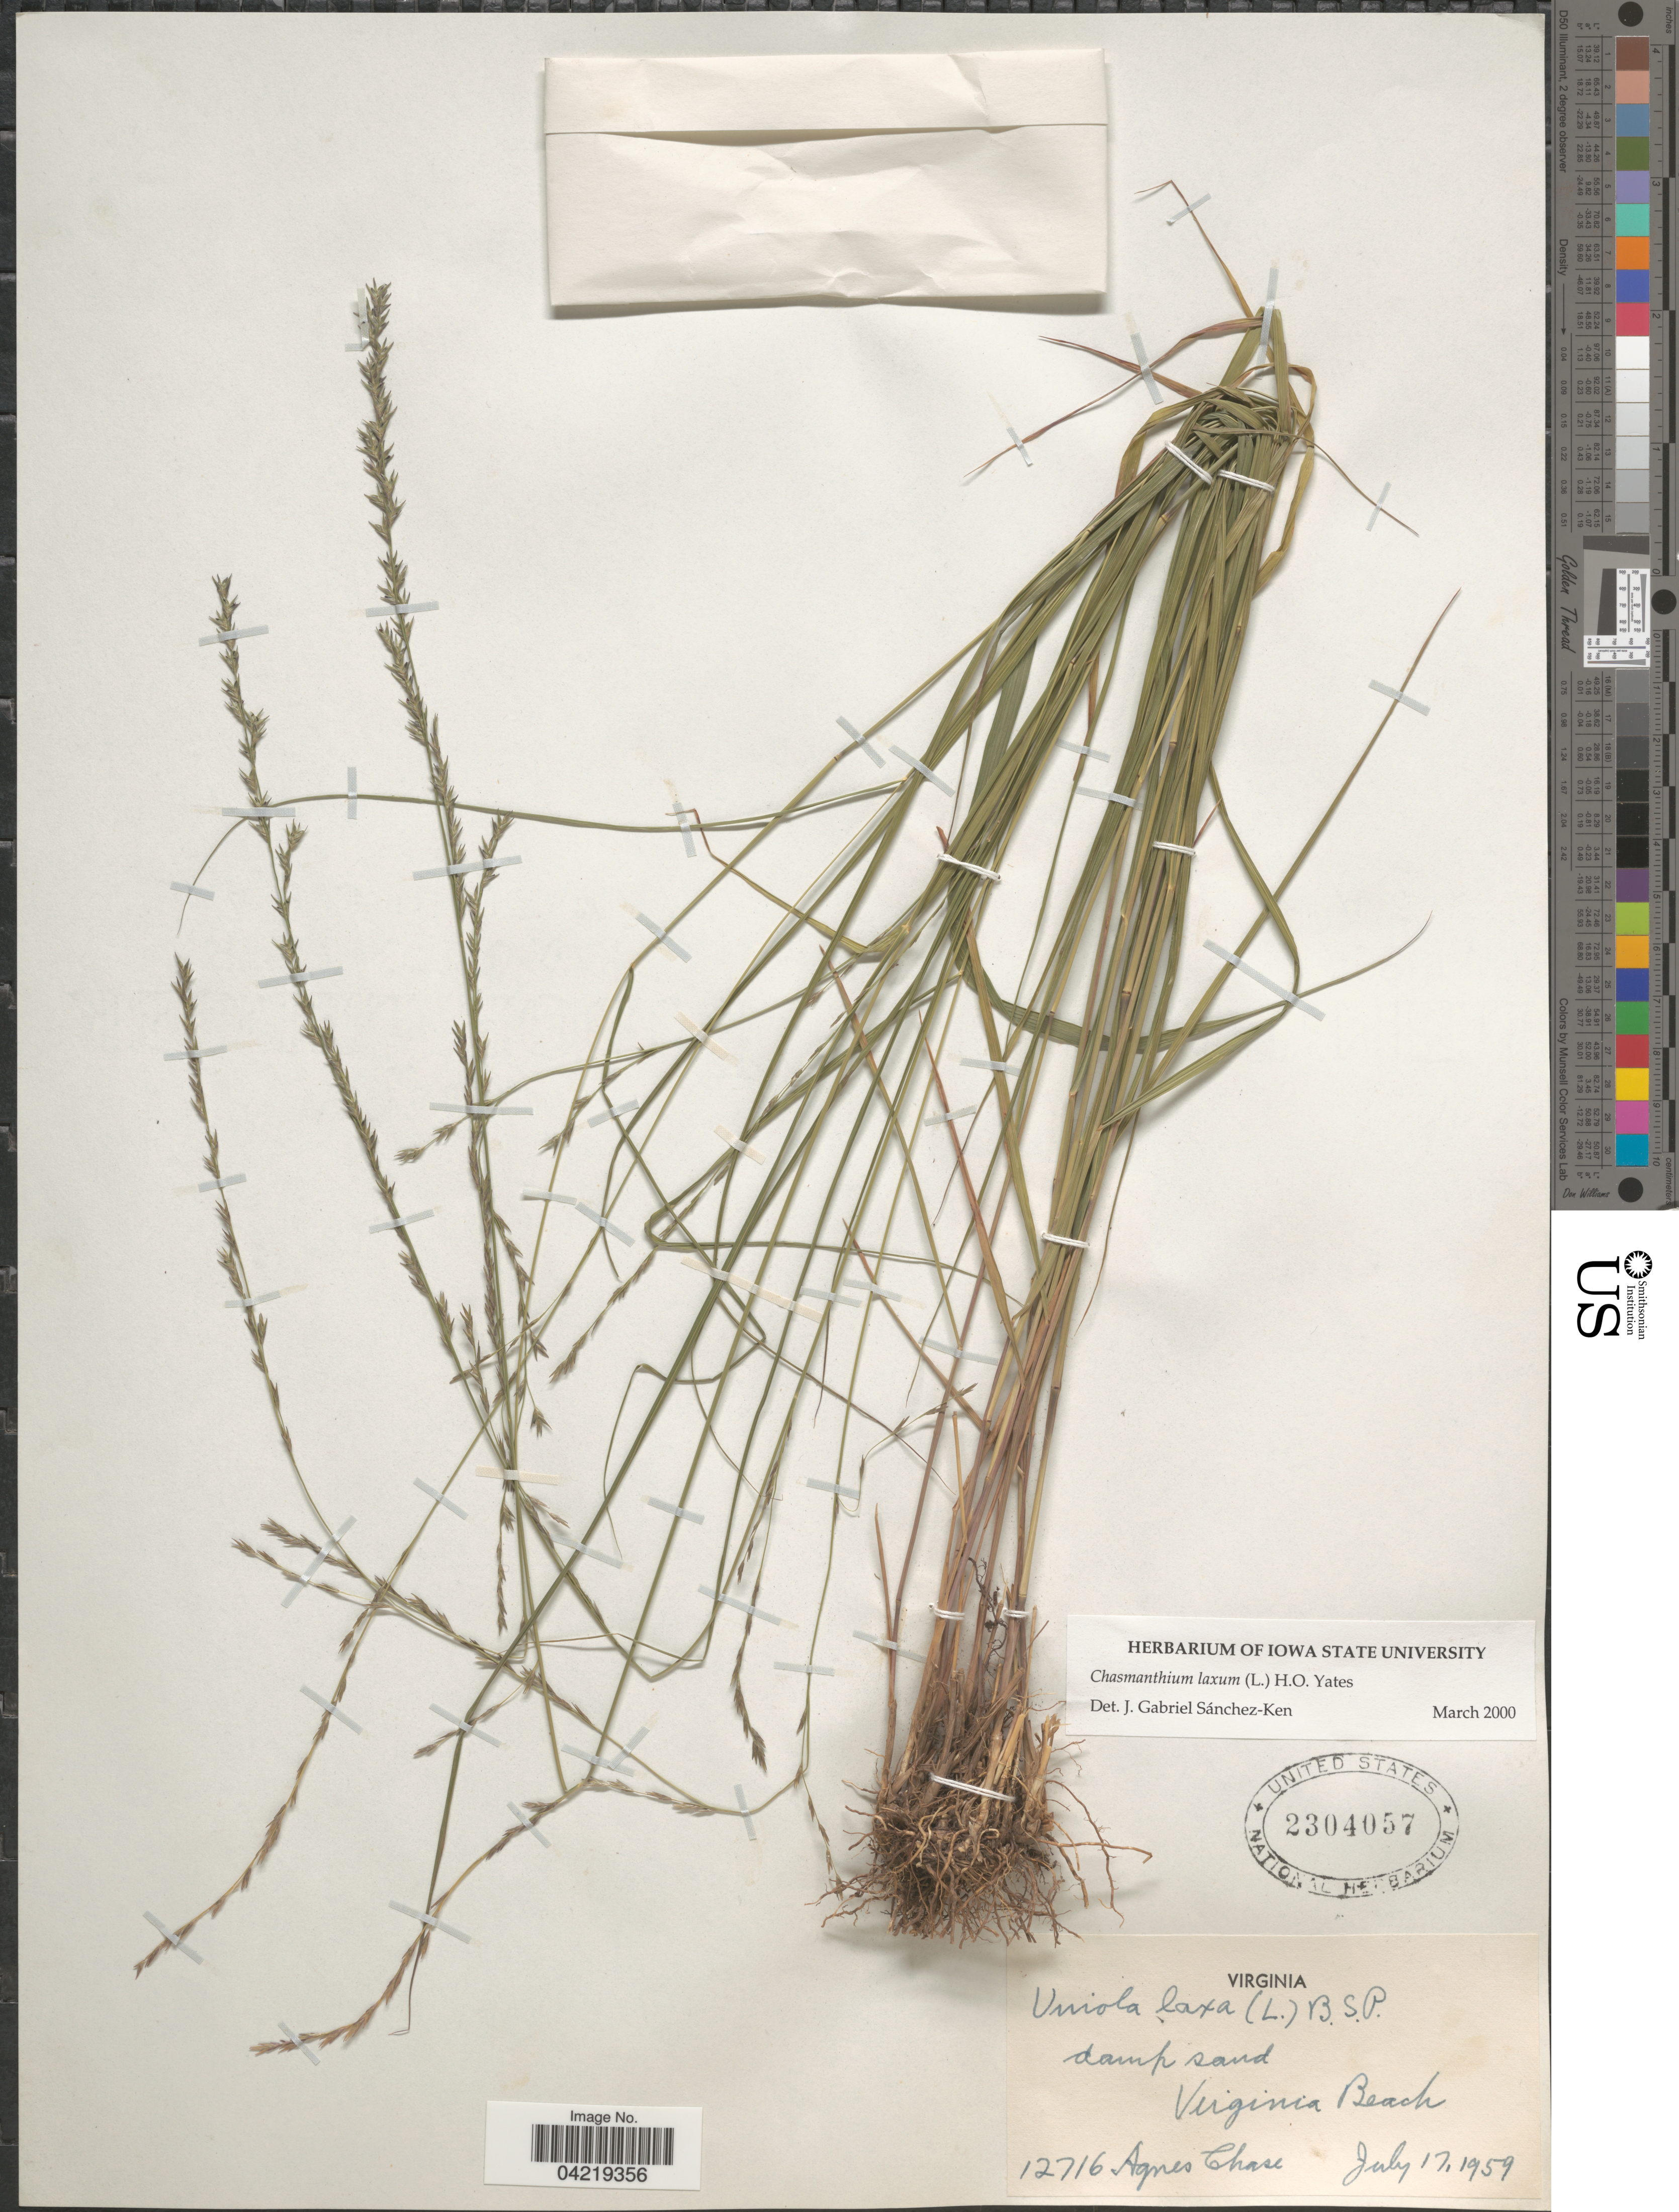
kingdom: Plantae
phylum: Tracheophyta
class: Liliopsida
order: Poales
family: Poaceae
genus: Chasmanthium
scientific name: Chasmanthium laxum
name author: (L.) H.O. Yates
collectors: A. Chase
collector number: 12716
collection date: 1959-07-17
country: United States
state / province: Virginia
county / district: City of Virginia Beach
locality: Virginia Beach.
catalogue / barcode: US 2304057